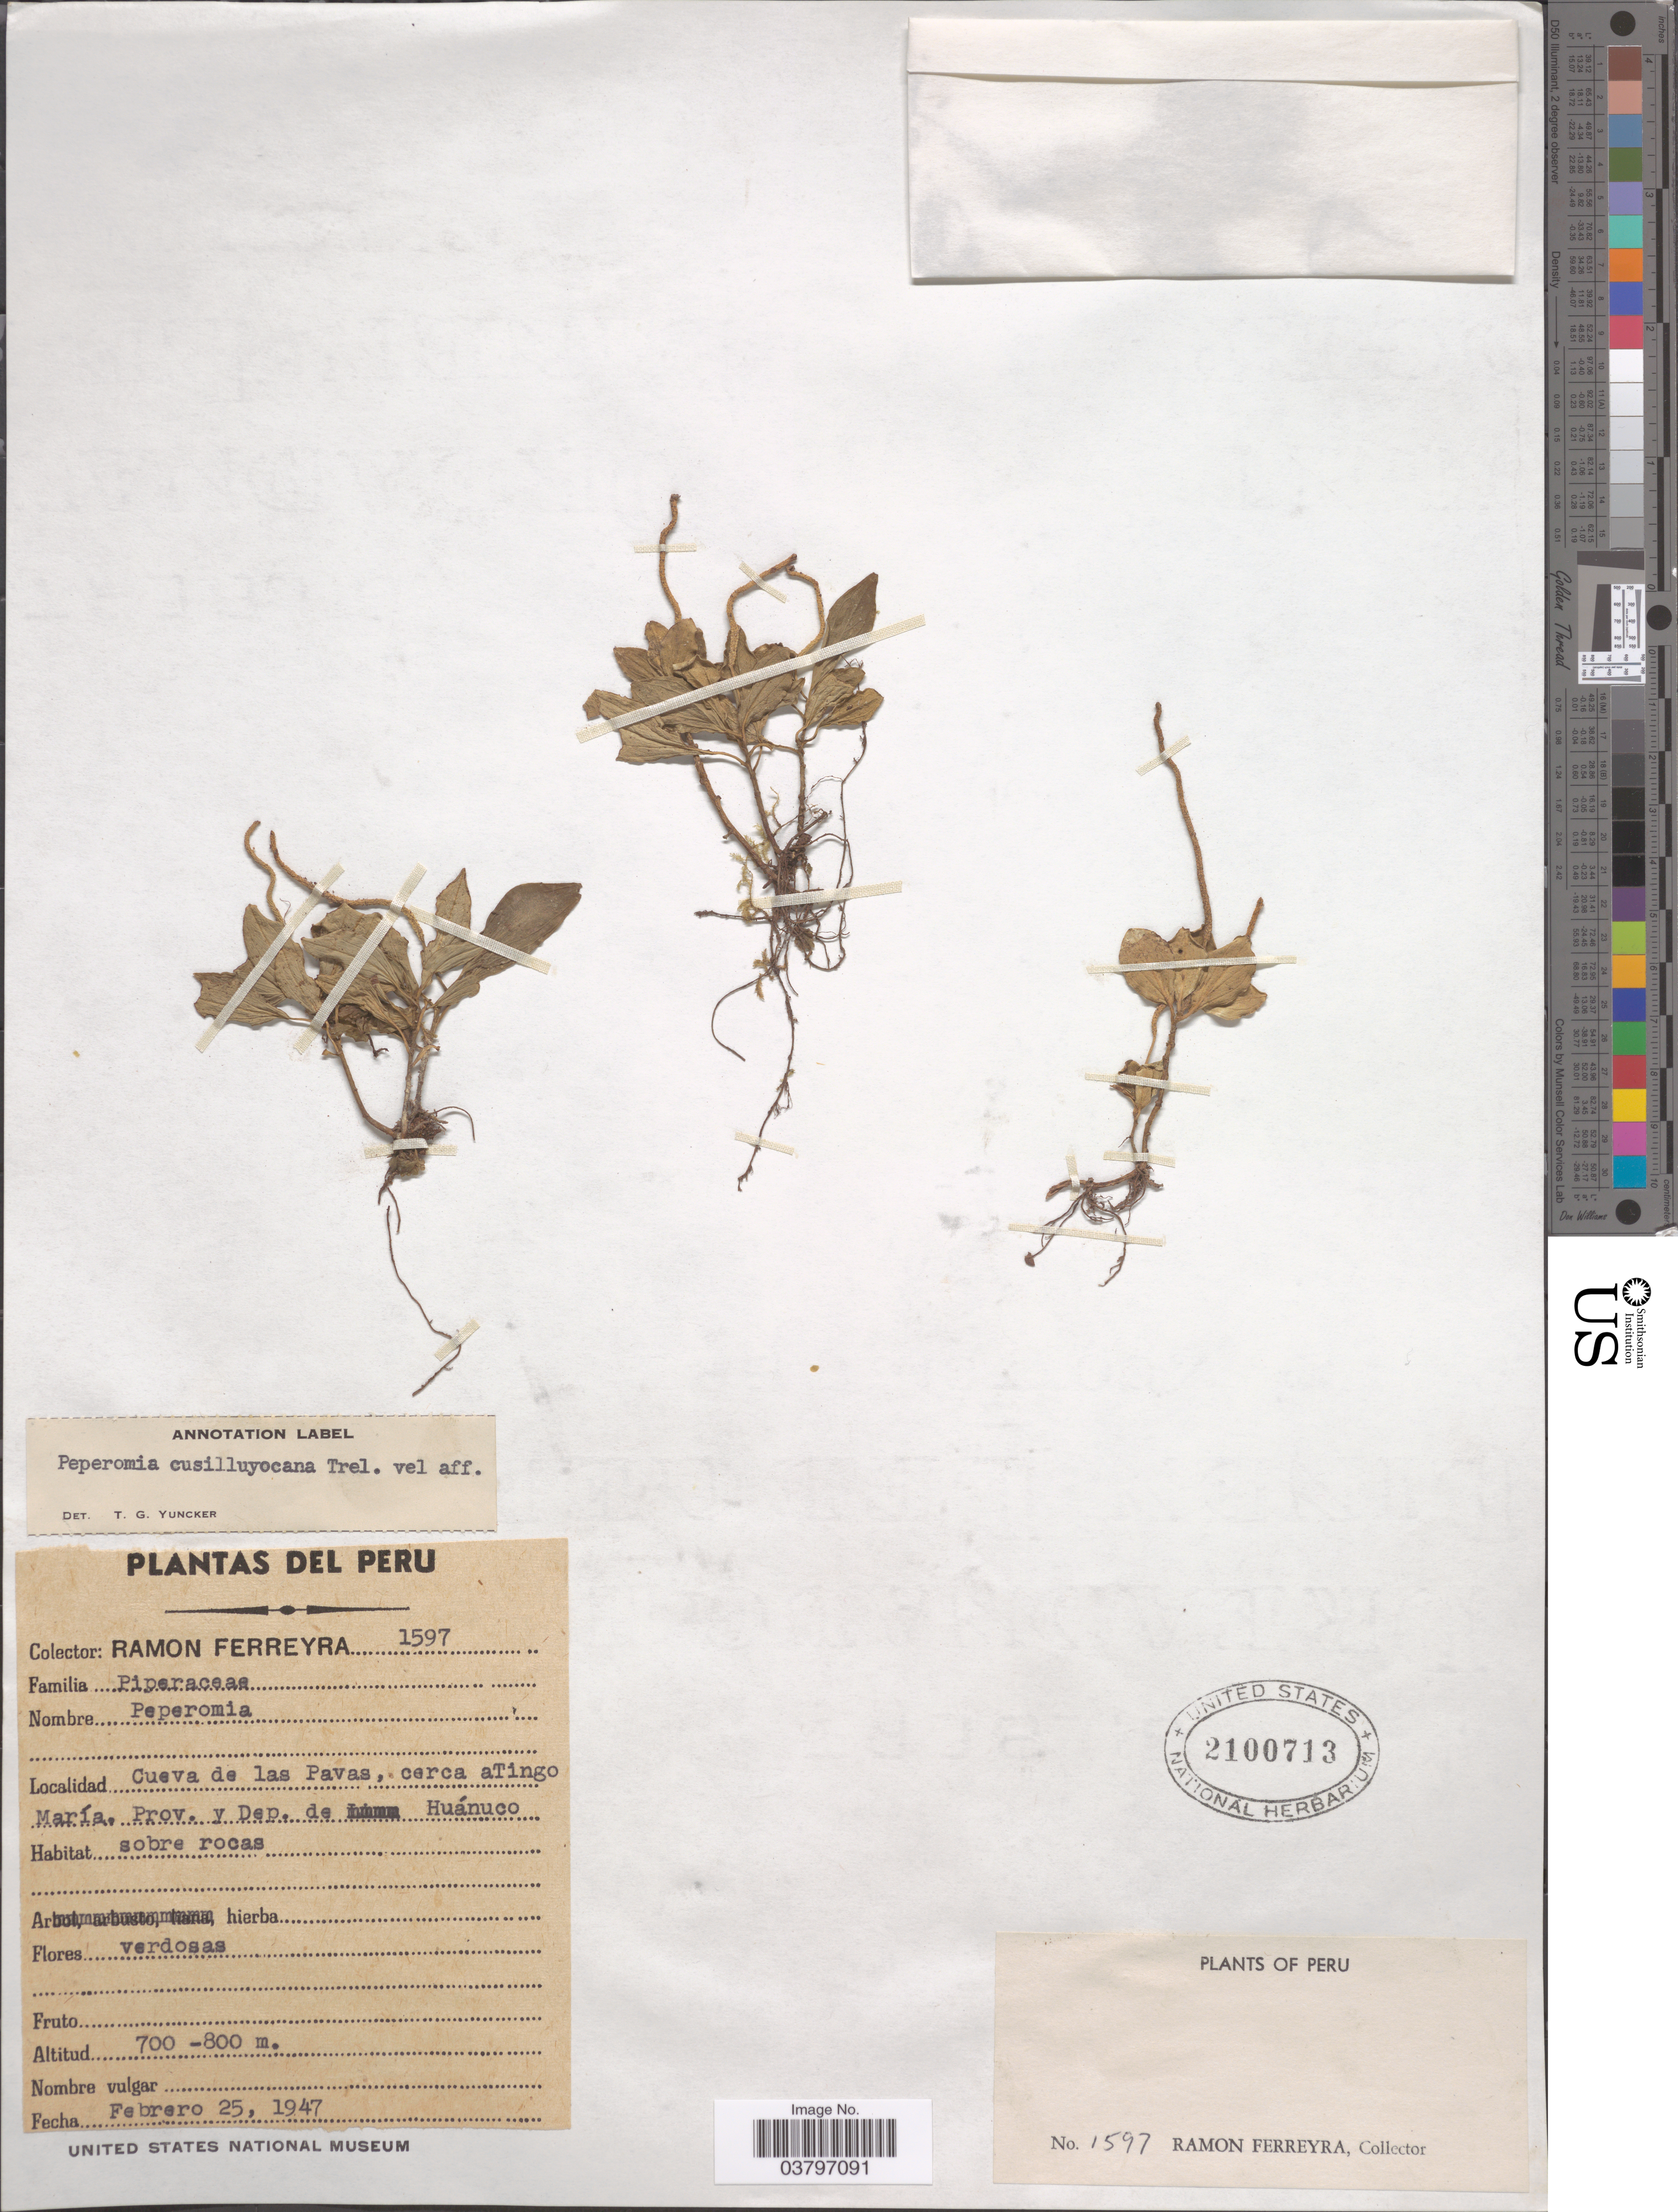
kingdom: Plantae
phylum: Tracheophyta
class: Magnoliopsida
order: Piperales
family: Piperaceae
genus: Peperomia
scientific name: Peperomia cusilluyocana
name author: Trel.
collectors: R. A. Ferreyra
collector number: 1597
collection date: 1947-02-25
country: Peru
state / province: Huánuco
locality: Cueva de las Pavas, cerca aTingo María, Prov. y Dep. de Huánuco.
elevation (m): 700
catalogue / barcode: US 2100713